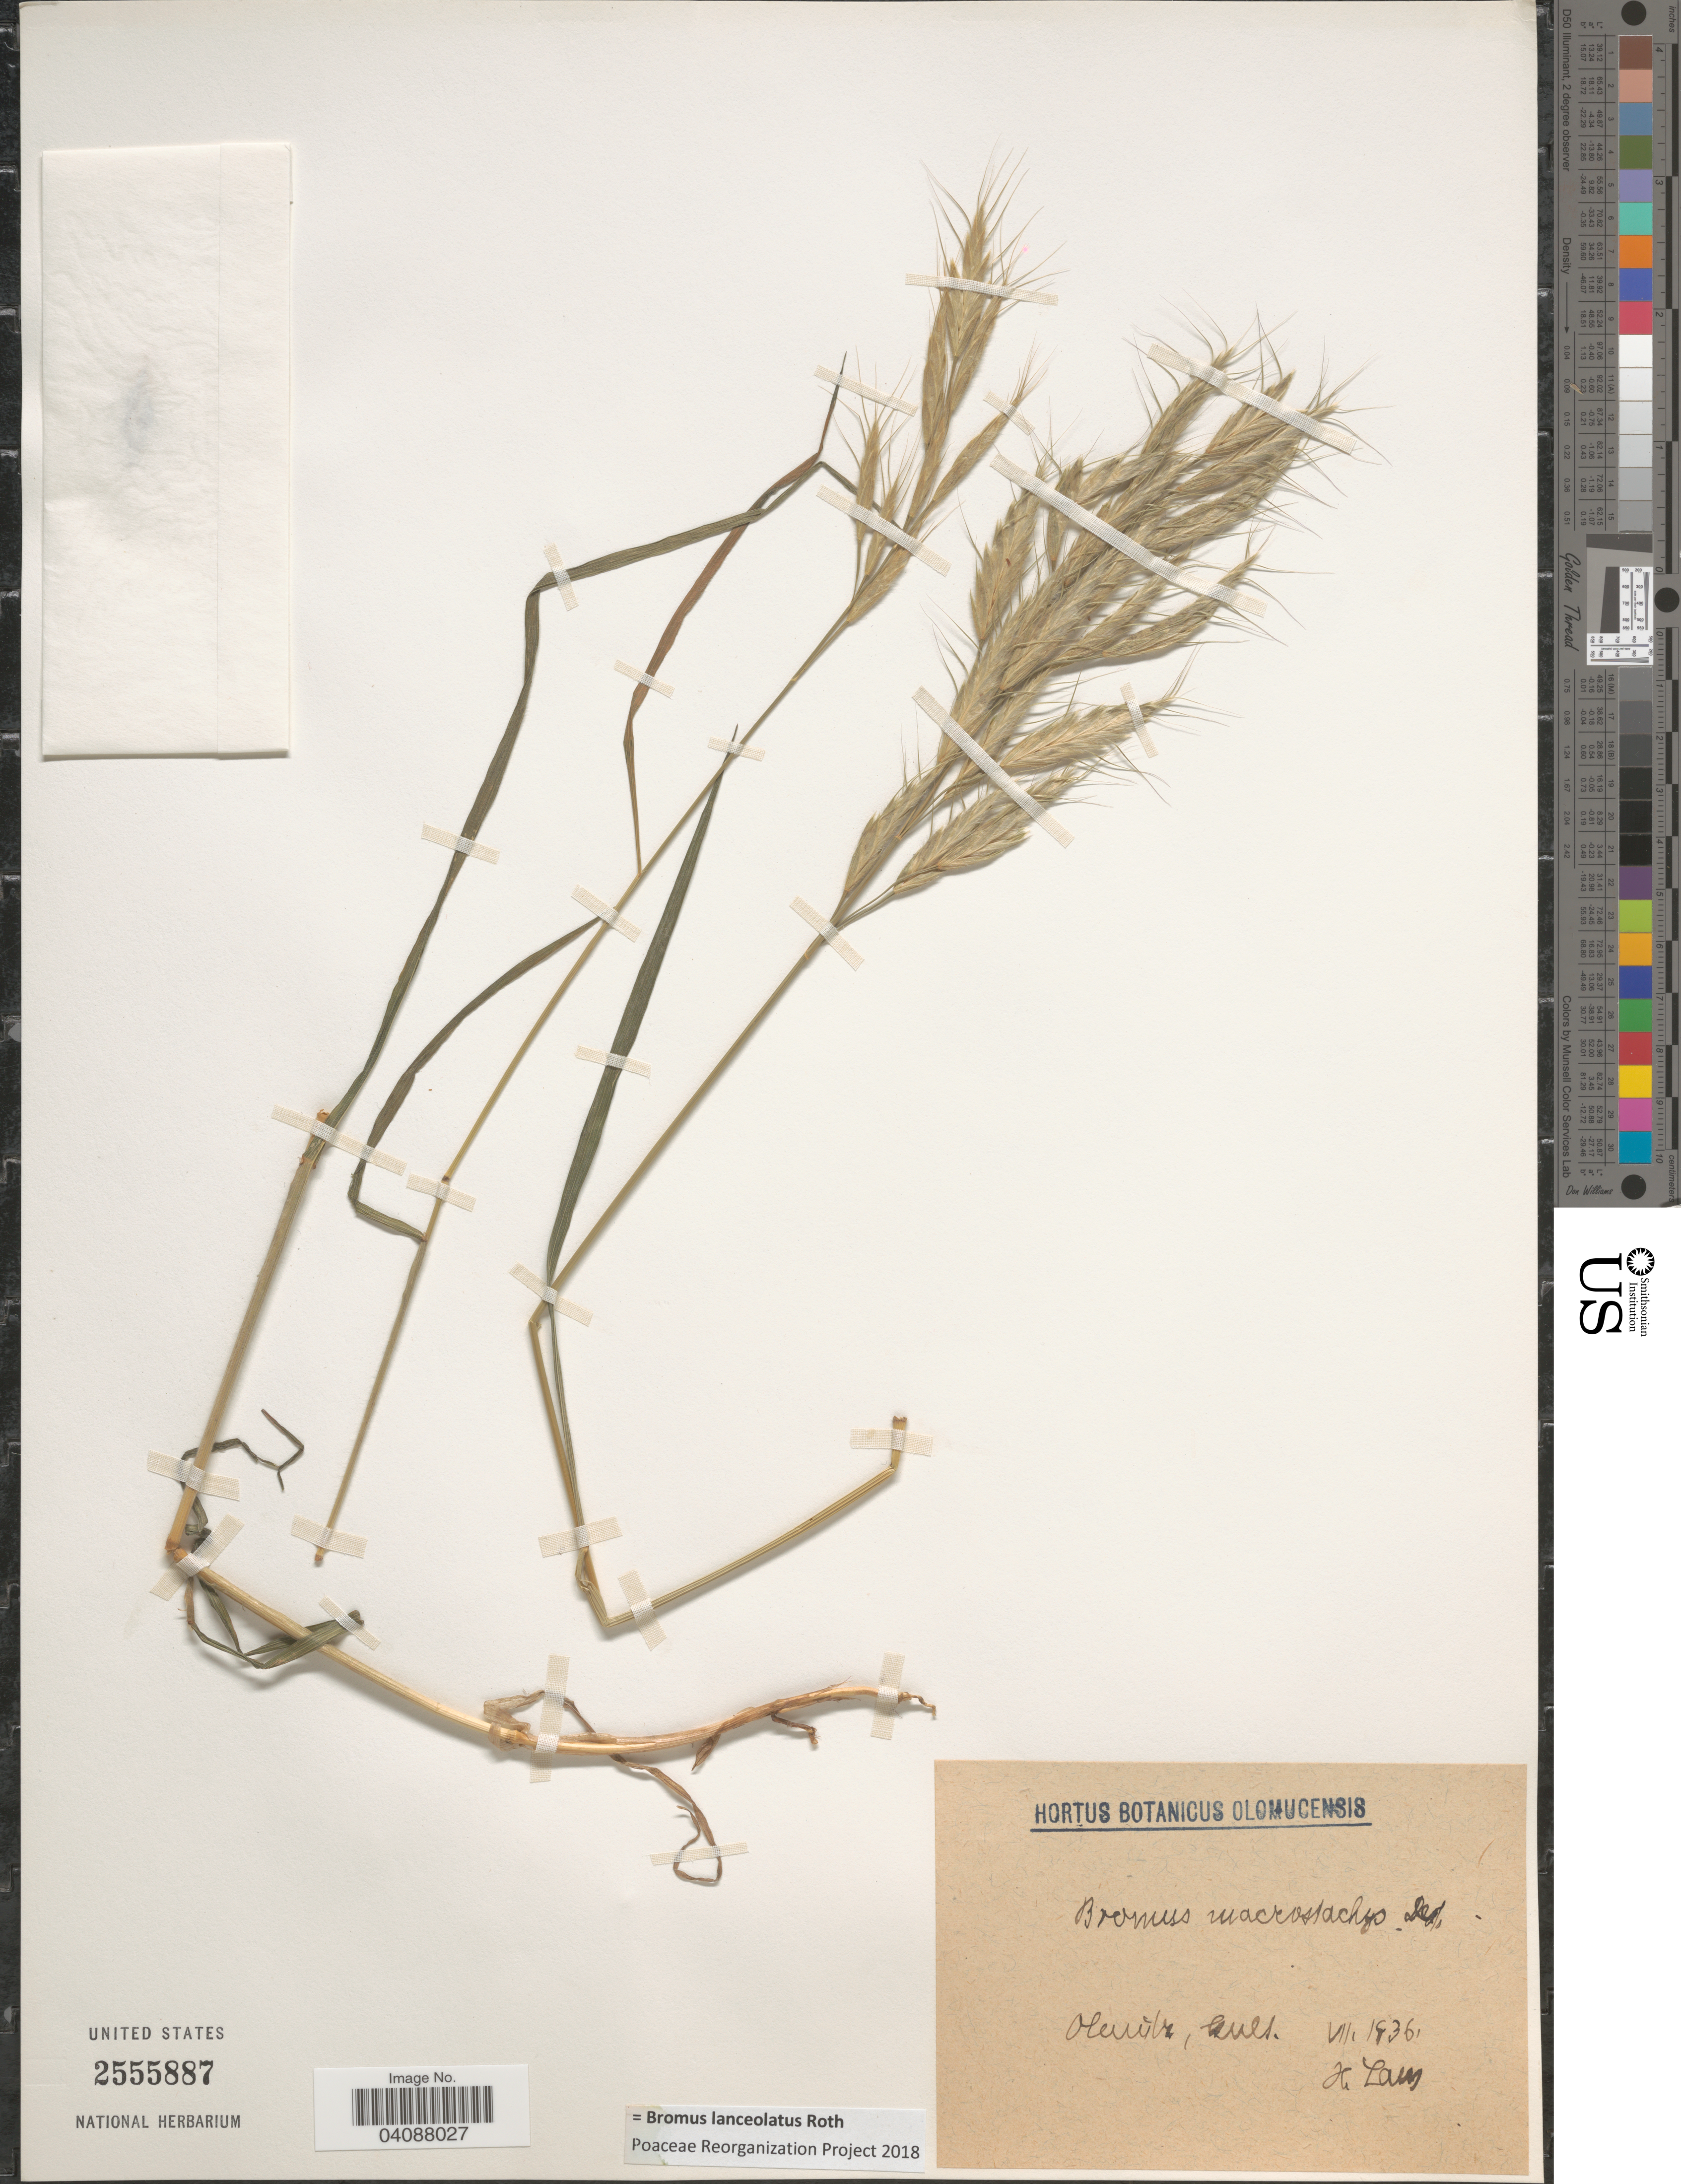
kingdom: Plantae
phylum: Tracheophyta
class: Liliopsida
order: Poales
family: Poaceae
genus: Bromus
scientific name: Bromus lanceolatus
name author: Roth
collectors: H. Laus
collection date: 1936-07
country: Czechia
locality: Olmütz, Cult.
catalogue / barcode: US 2555887